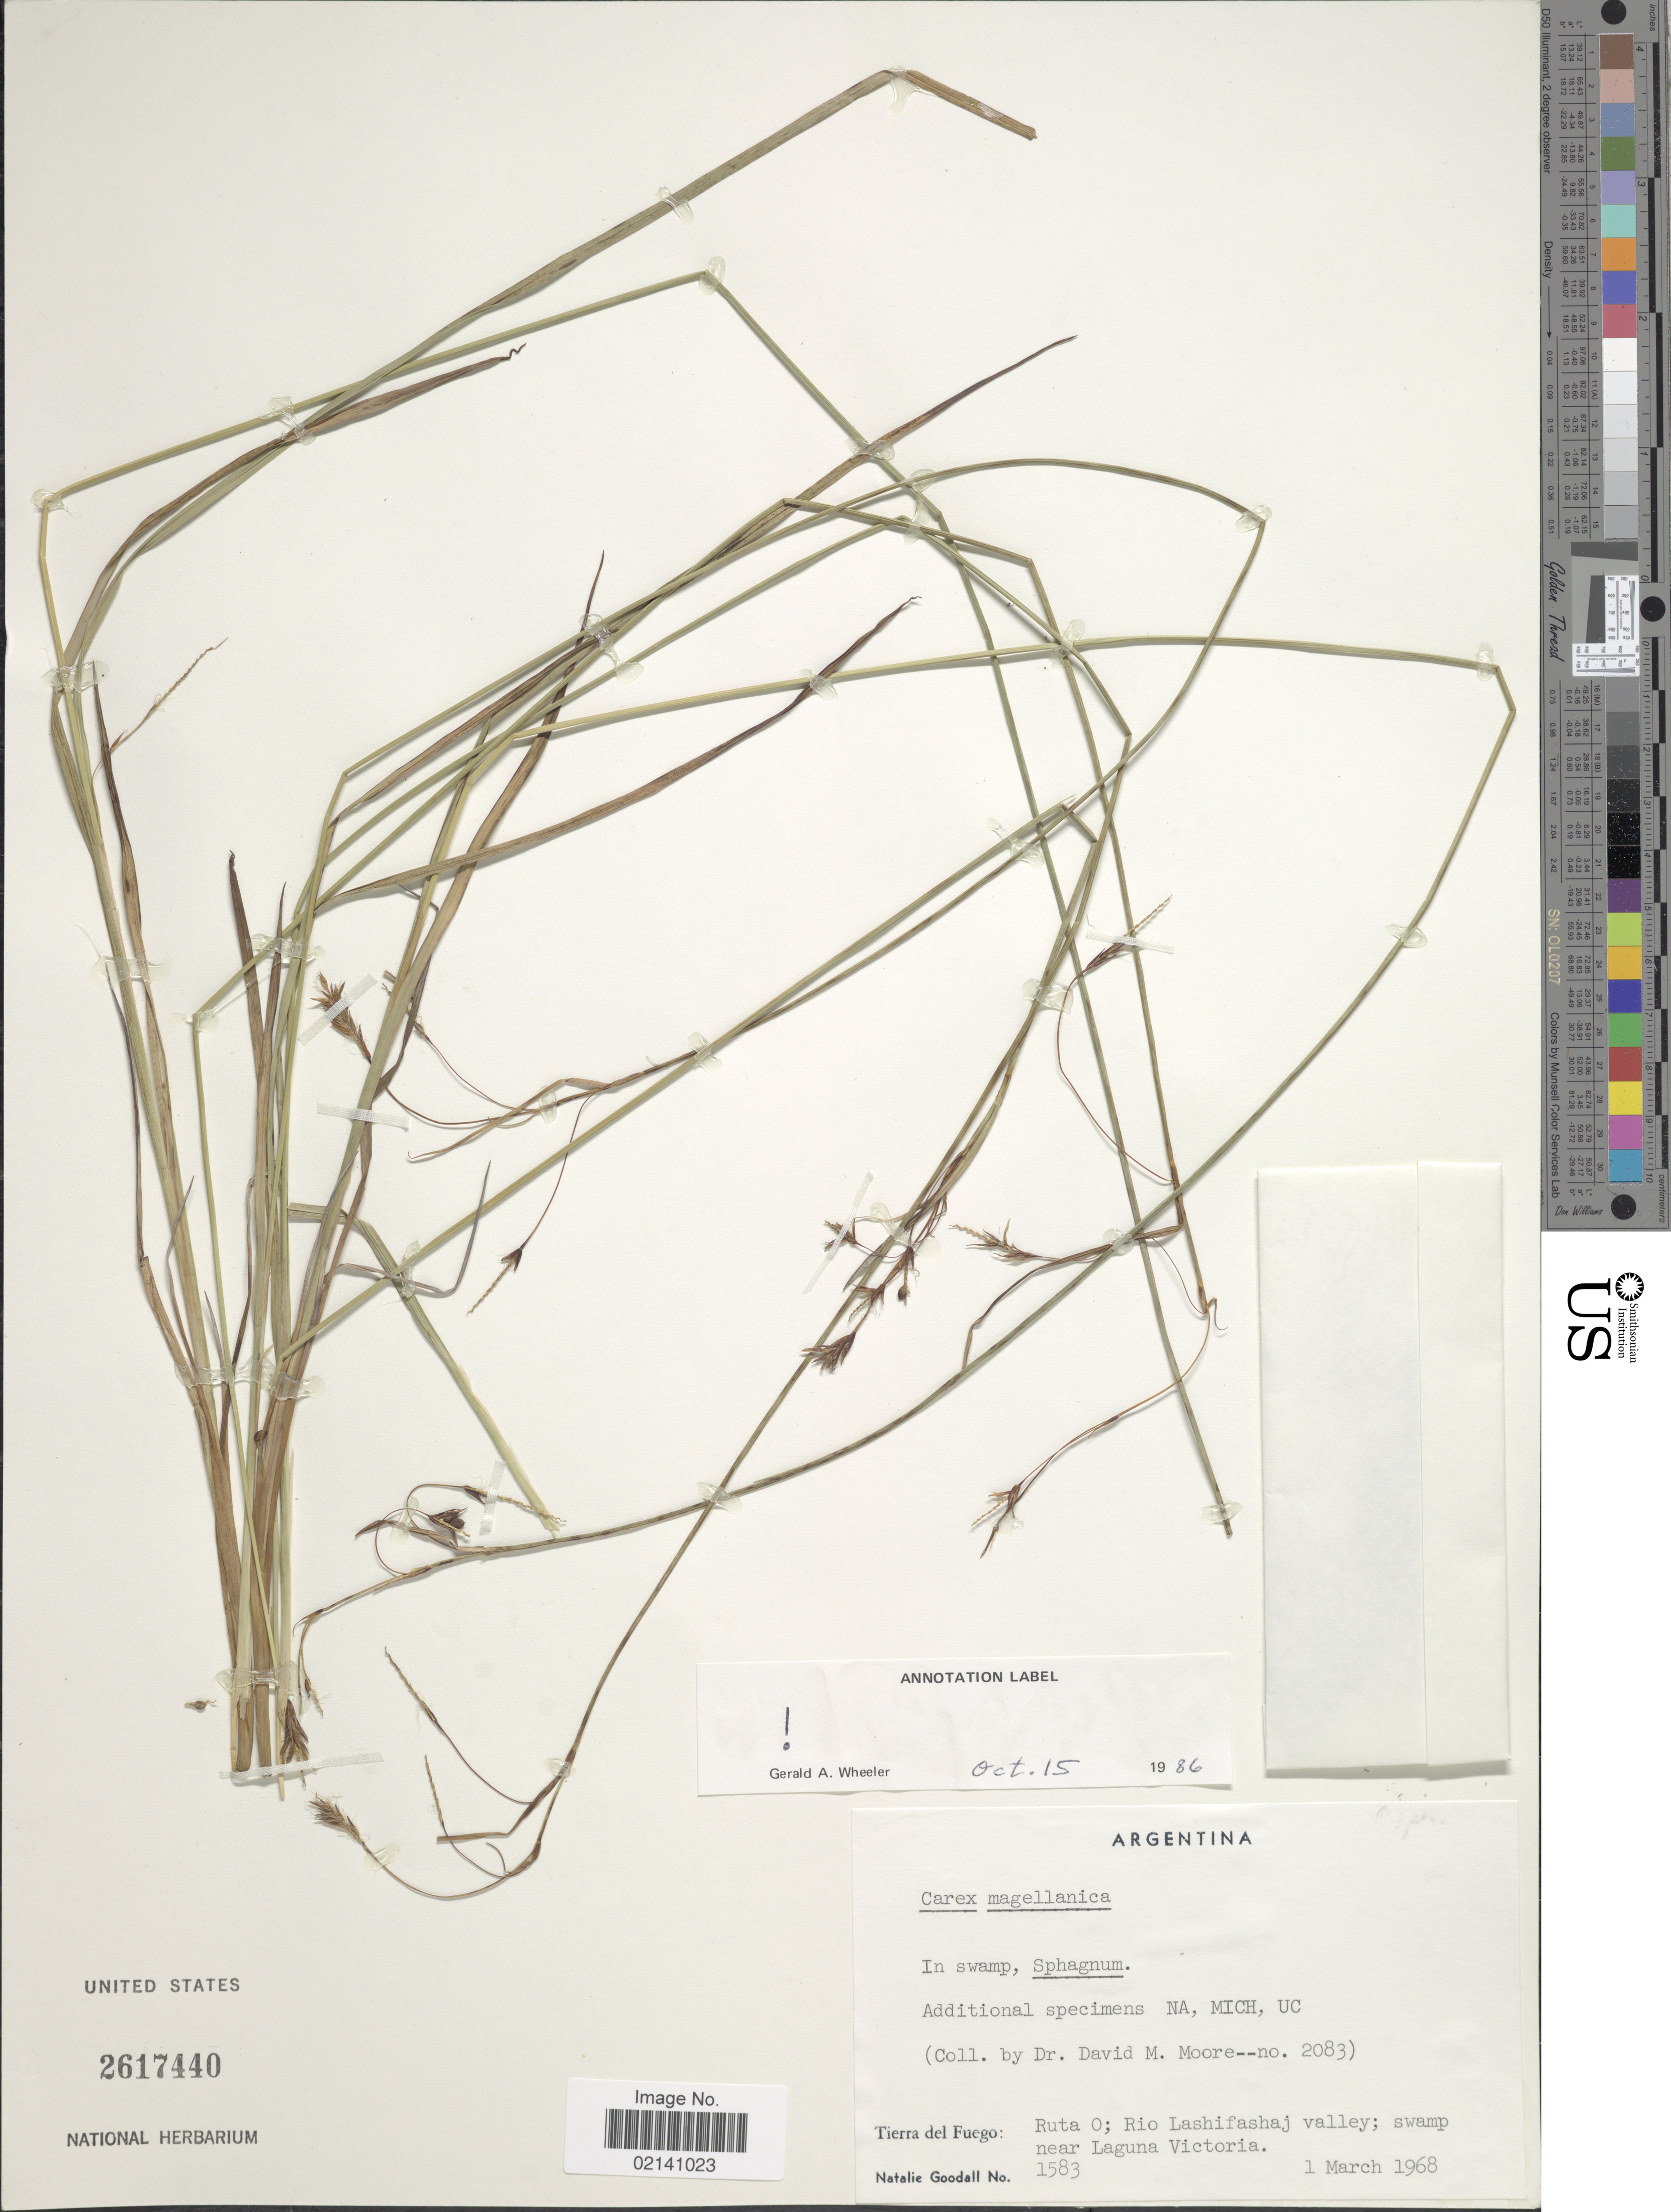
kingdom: Plantae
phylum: Tracheophyta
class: Liliopsida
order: Poales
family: Cyperaceae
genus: Carex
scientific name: Carex magellanica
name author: Lam.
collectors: N. Goodall & D. Moore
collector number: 1583/2083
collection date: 1968-03-01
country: Argentina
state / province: Tierra del Fuego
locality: Tierra del Fuego: Ruta O, Rio lashifashaj valley, swamp near Laguna Victoria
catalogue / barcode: US 2617440